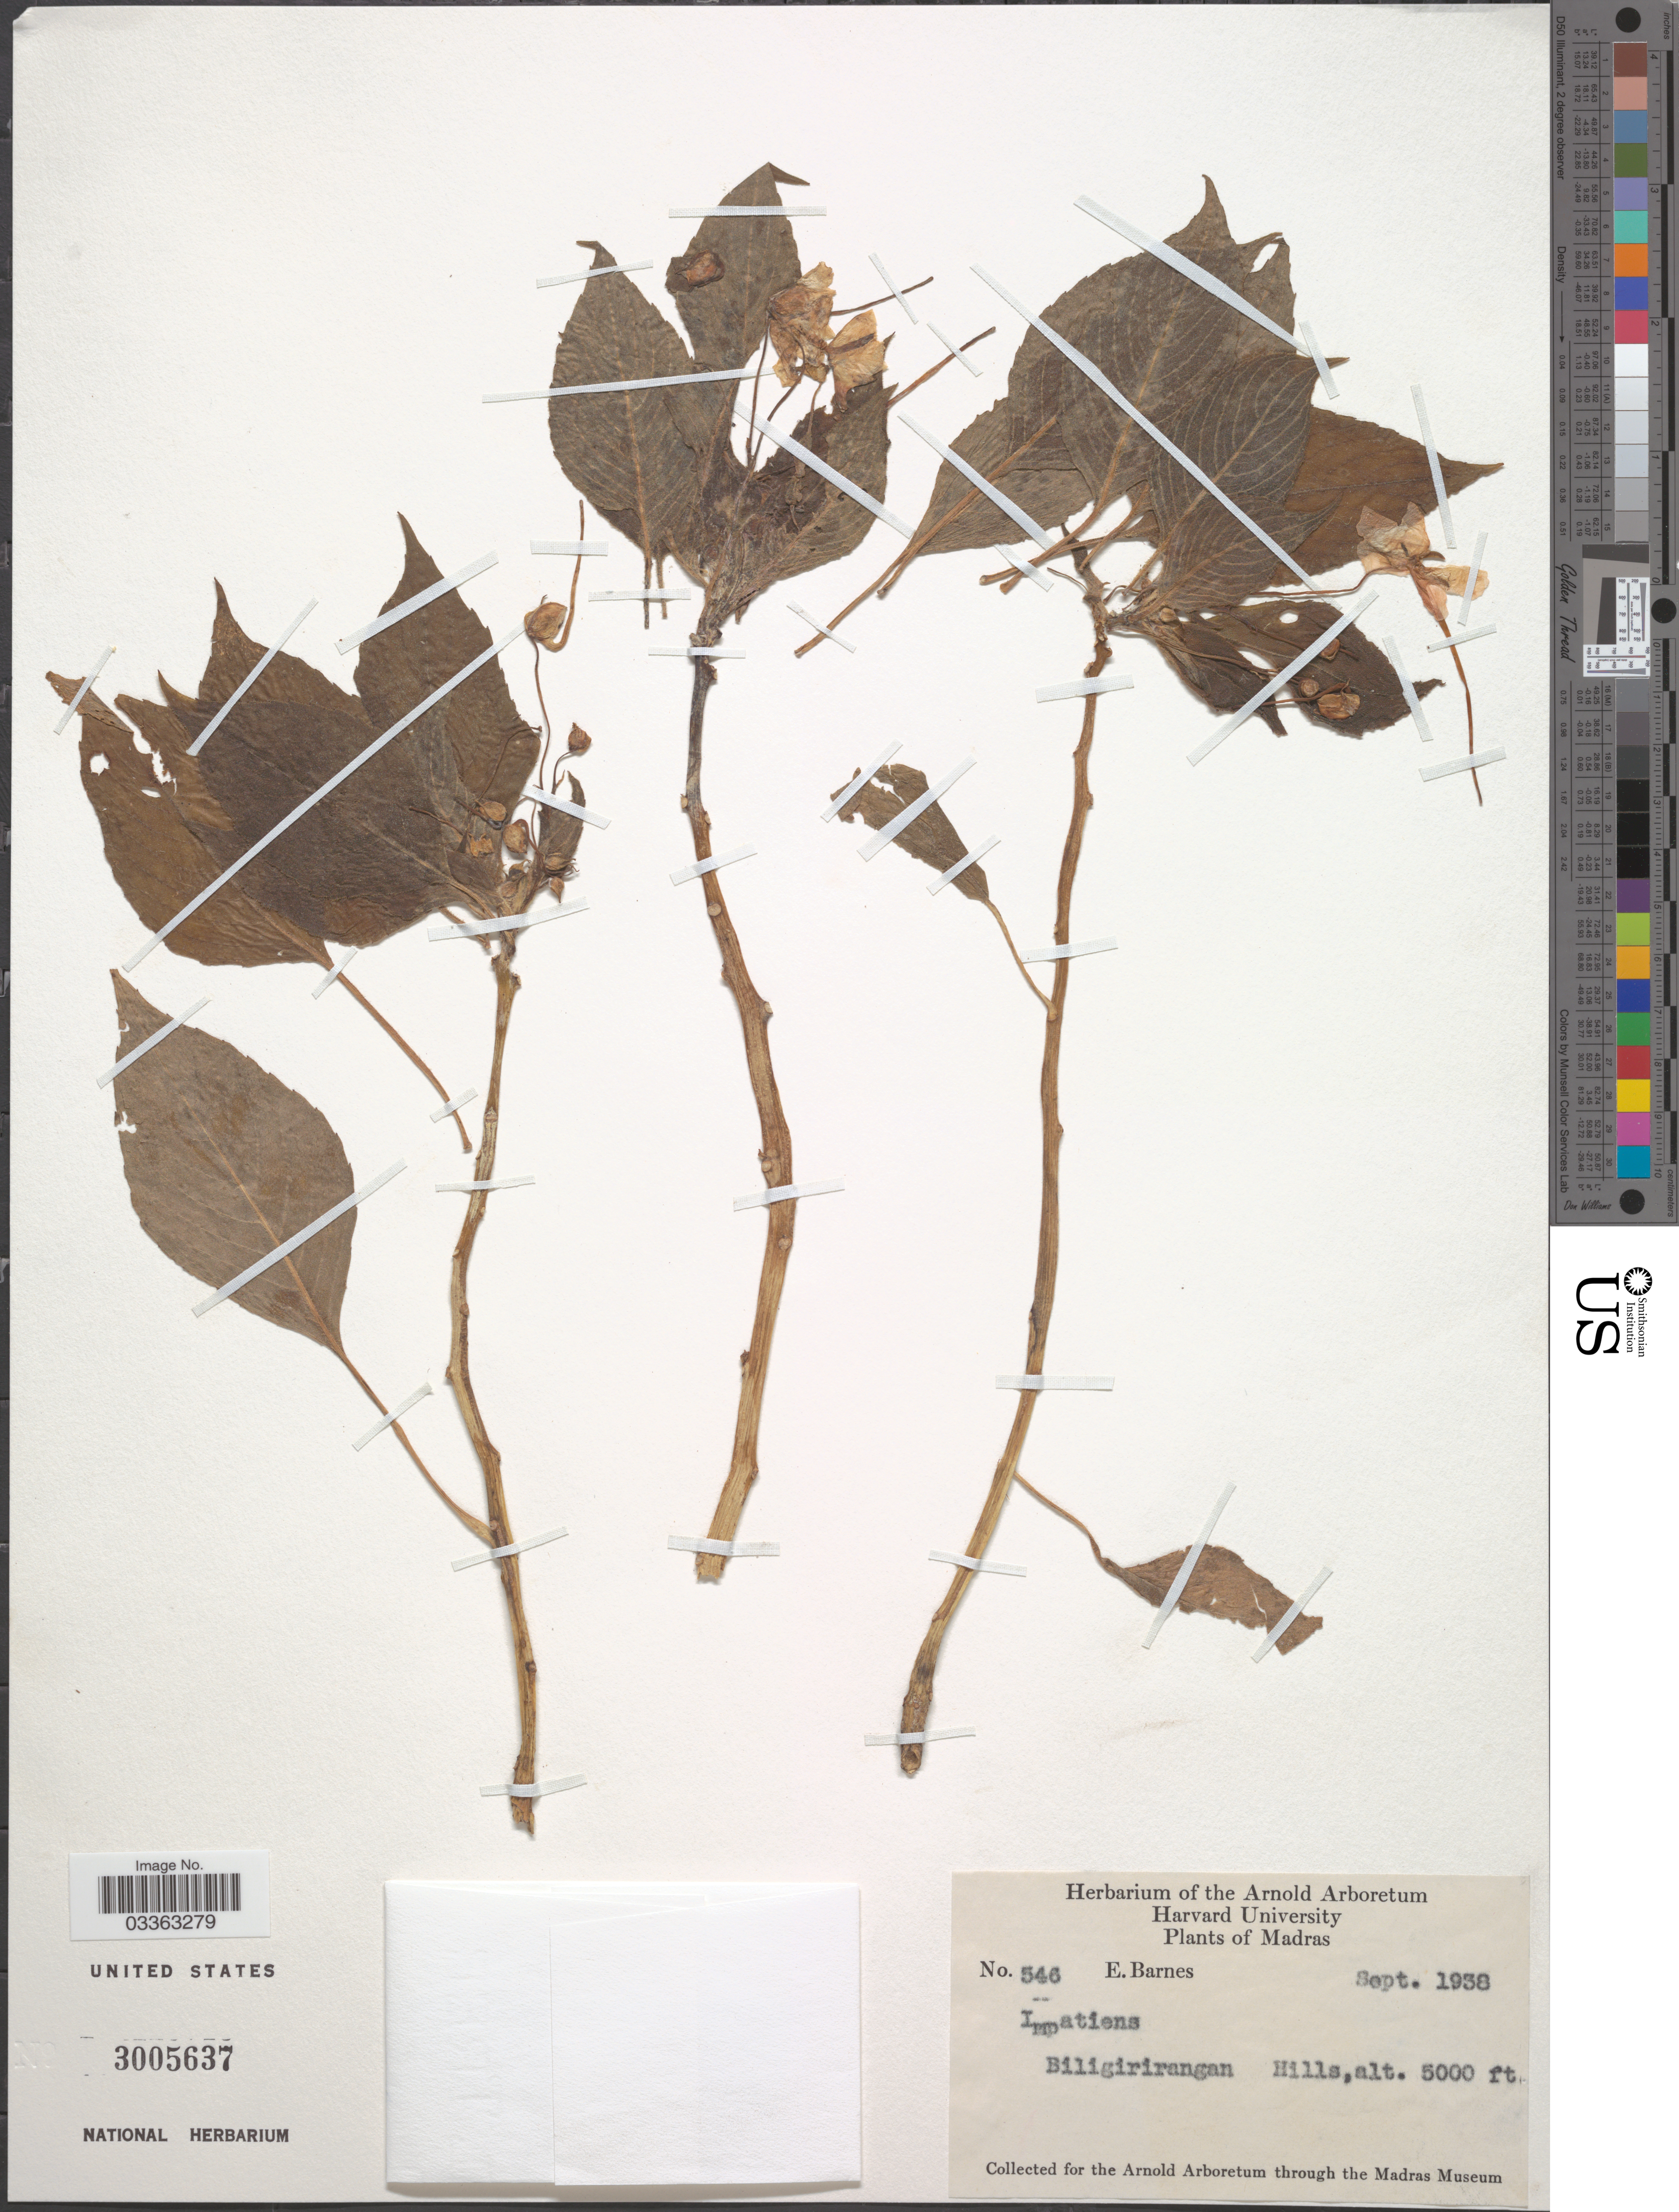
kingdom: Plantae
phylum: Tracheophyta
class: Magnoliopsida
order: Ericales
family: Balsaminaceae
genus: Impatiens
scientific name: Impatiens sp.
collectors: E. Barnes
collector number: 546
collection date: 1938-09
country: India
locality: Madras. Biligirirangan Hills.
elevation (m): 1524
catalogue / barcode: US 3005637